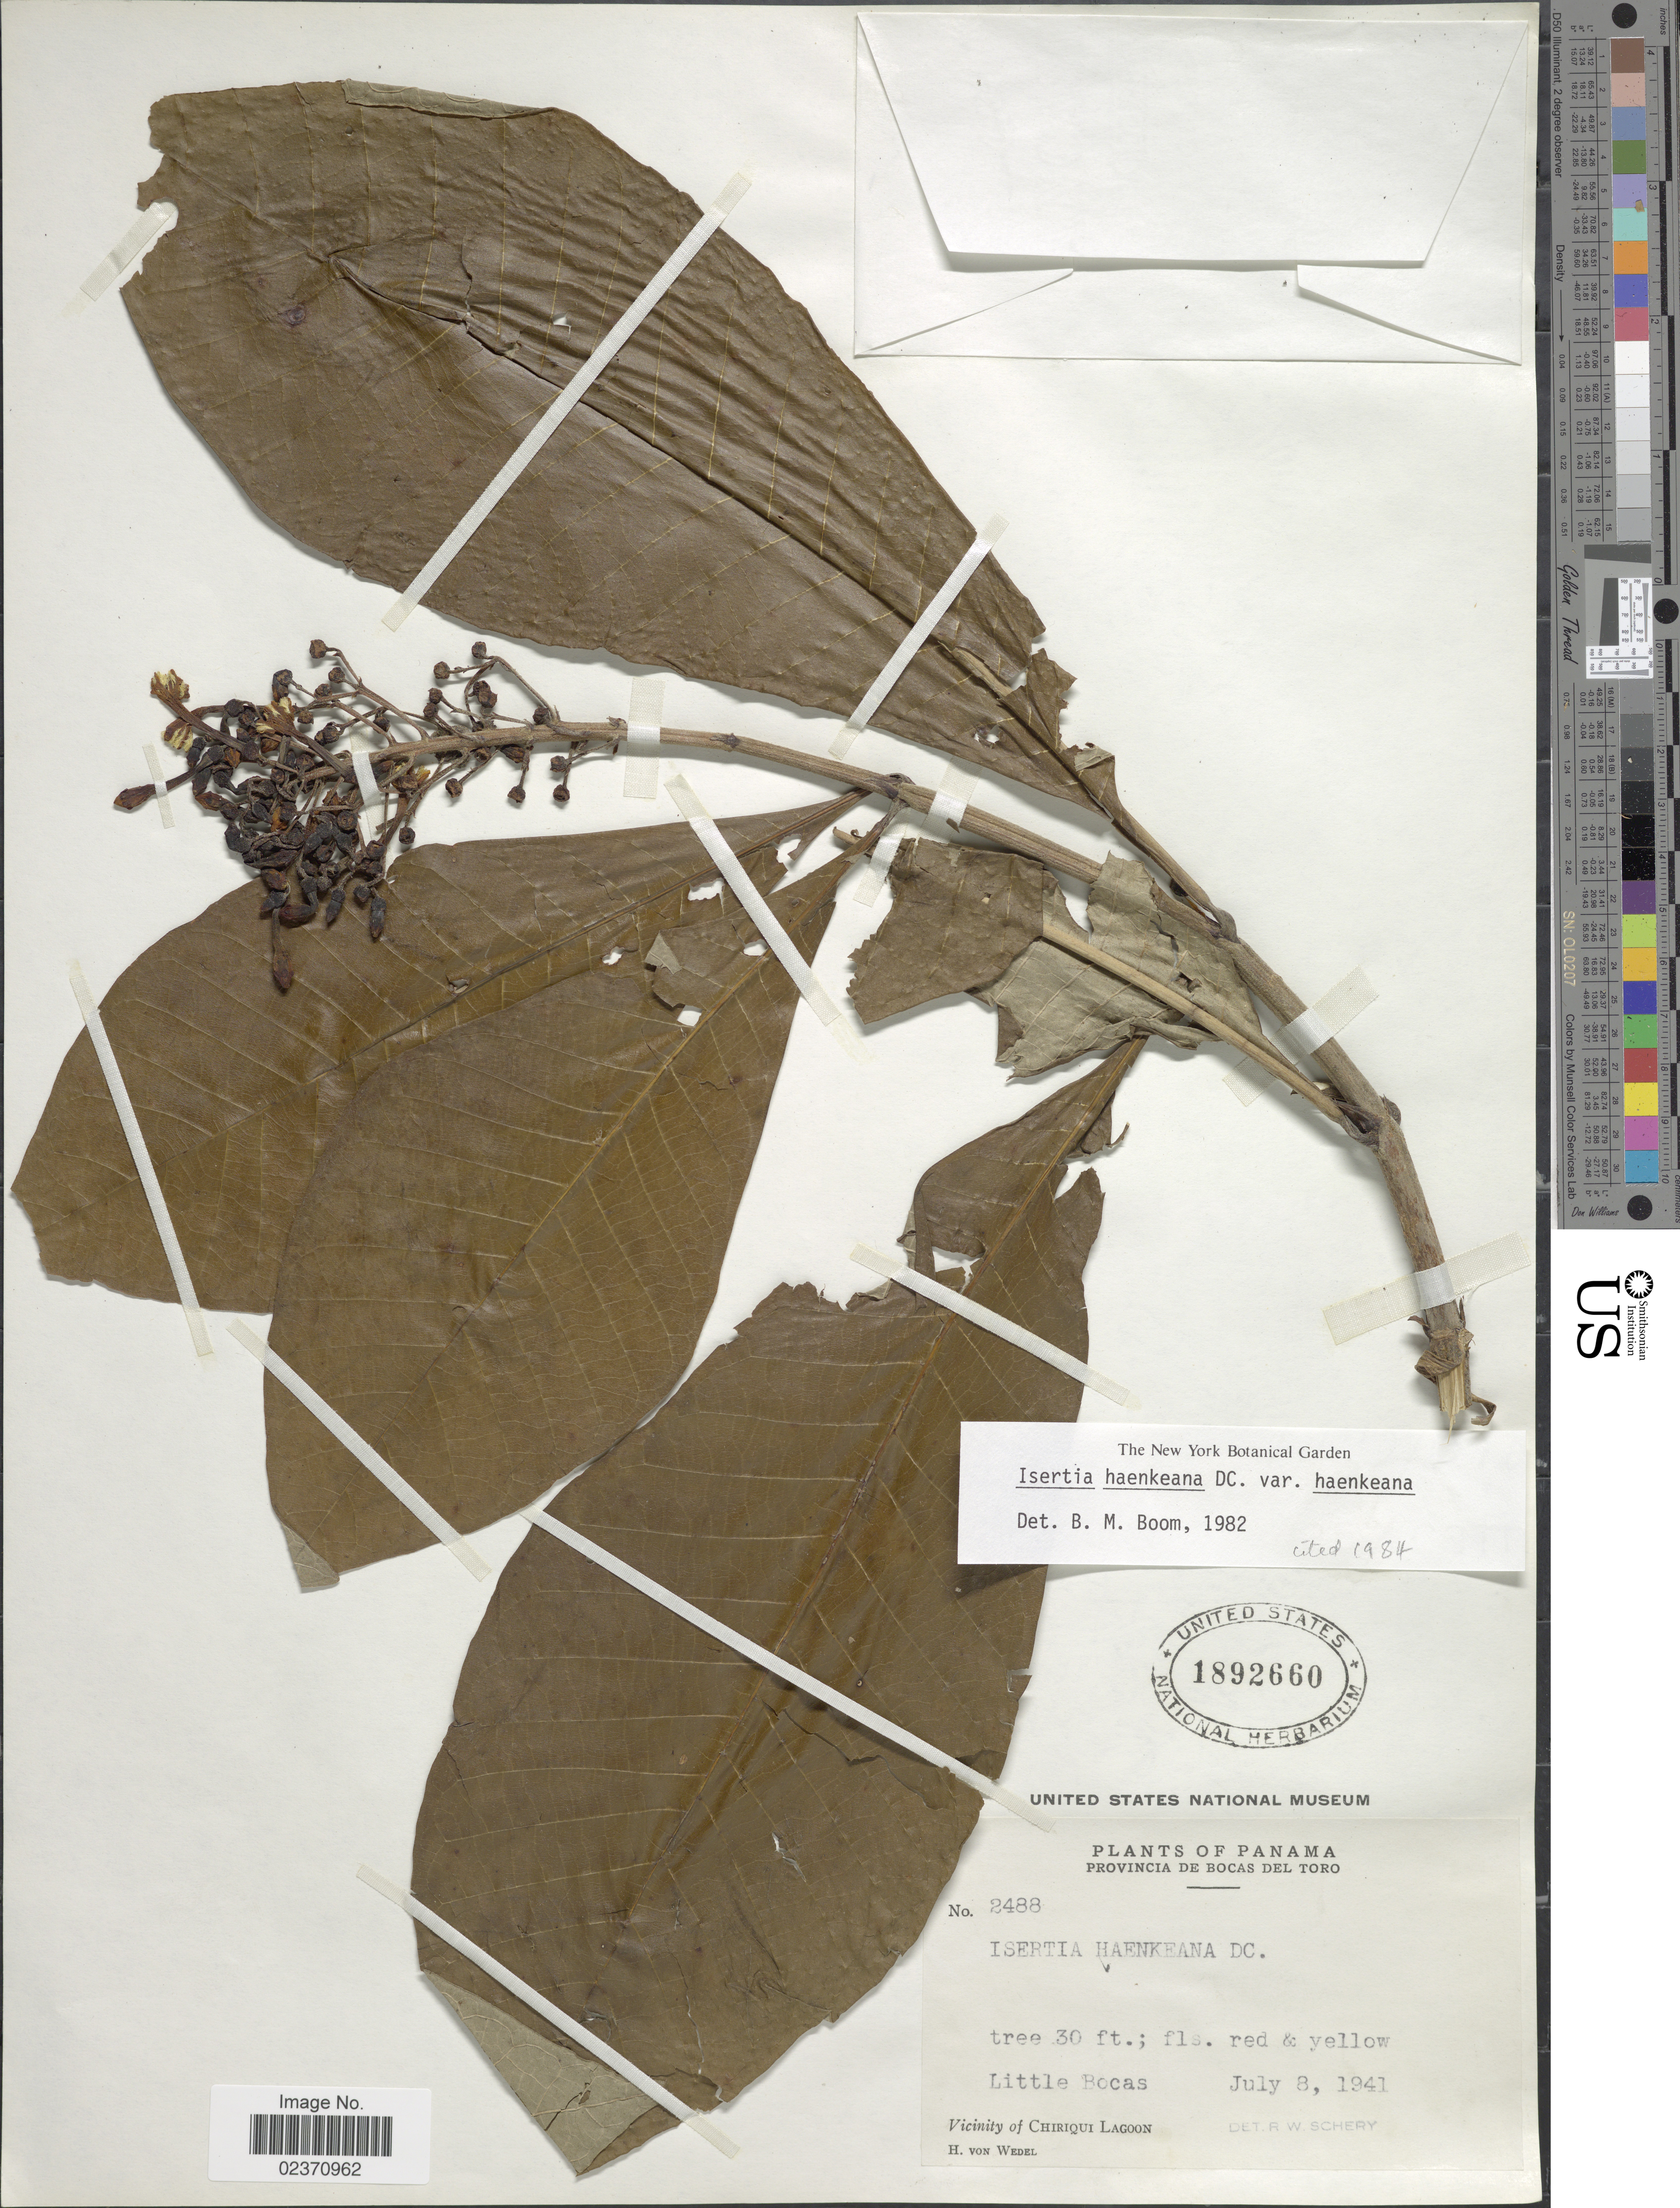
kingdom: Plantae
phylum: Tracheophyta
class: Magnoliopsida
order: Gentianales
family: Rubiaceae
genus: Isertia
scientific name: Isertia haenkeana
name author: DC.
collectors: H. von Wedel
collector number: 2488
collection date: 1941-07-08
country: Panama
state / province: Bocas del Toro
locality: Little Rocas. Vicinity of Chiriqui Lagoon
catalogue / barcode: US 1892660